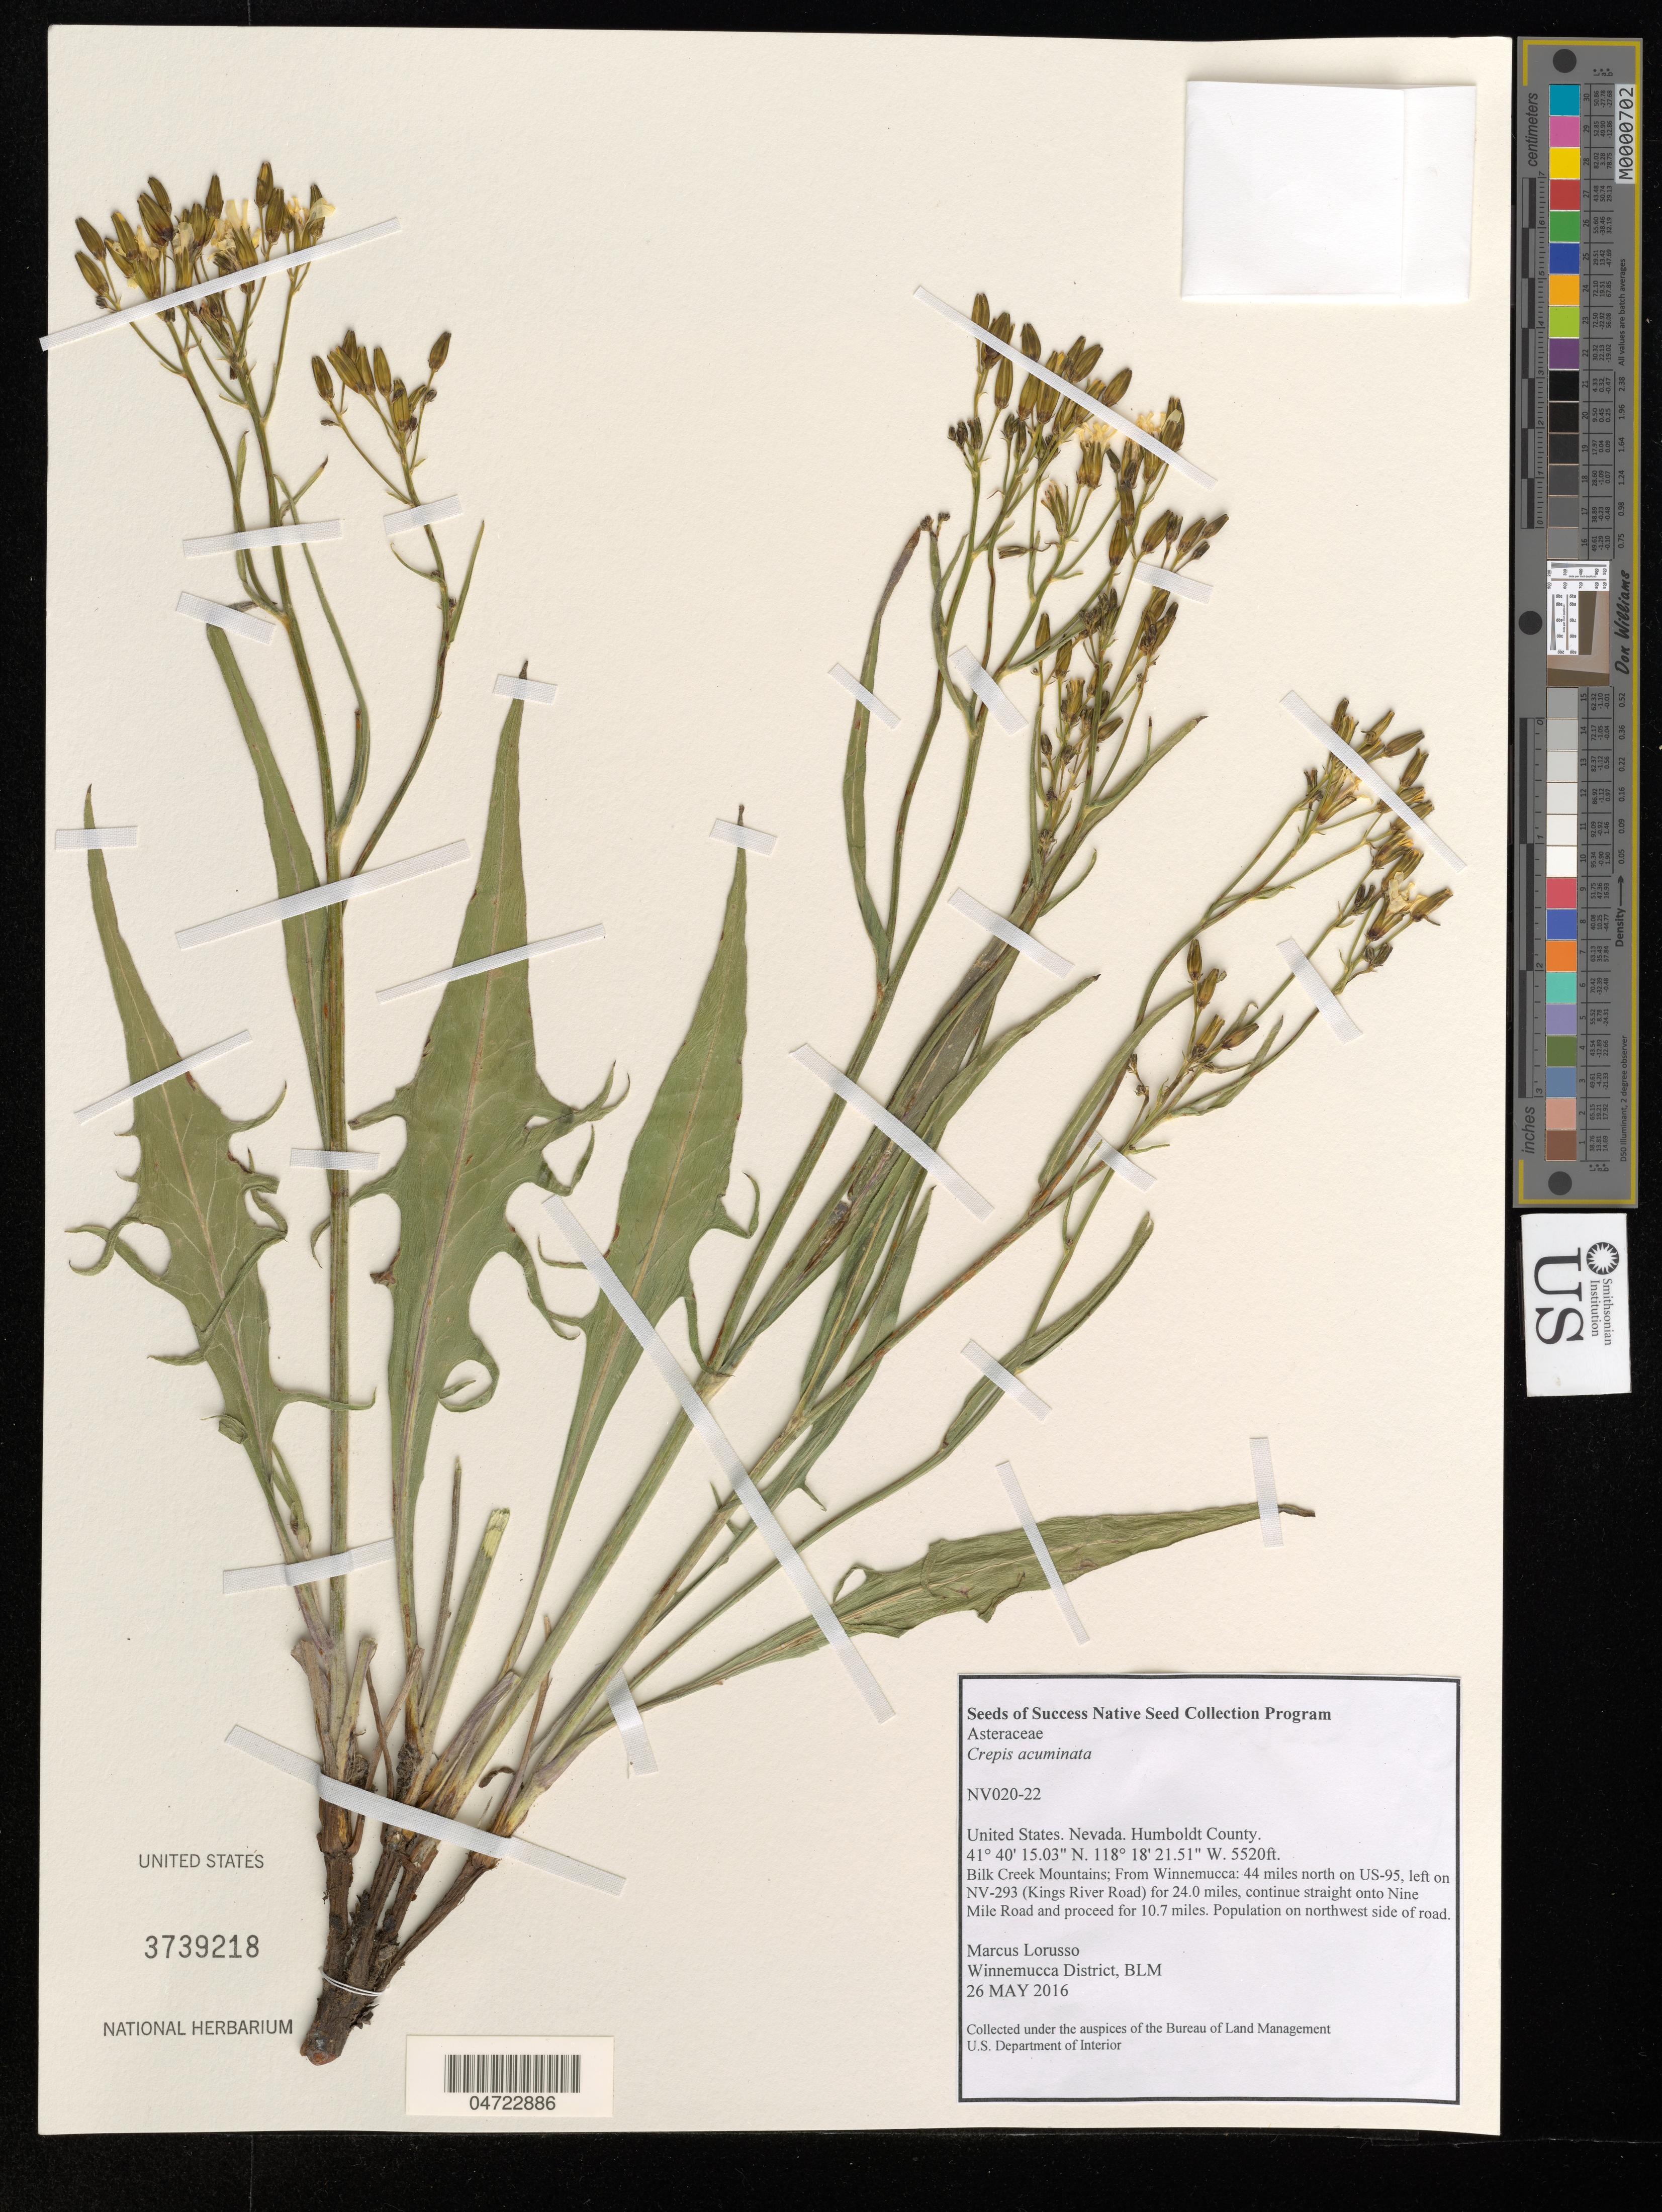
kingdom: Plantae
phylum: Tracheophyta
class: Magnoliopsida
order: Asterales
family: Asteraceae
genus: Crepis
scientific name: Crepis acuminata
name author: Nutt.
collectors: M. Lorusso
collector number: NV020-22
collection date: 2016-05-26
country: United States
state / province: Nevada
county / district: Humboldt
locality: Humboldt County. Bilk Creek Mountains; From Winnemucca: 44 miles north on US-95, left on NV-293 (Kings River Road) for 24.0 miles, continue straight onto Nine Mile Road and proceed for 10.7 miles. Population on northwest side of road.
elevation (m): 1682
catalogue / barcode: US 3739218